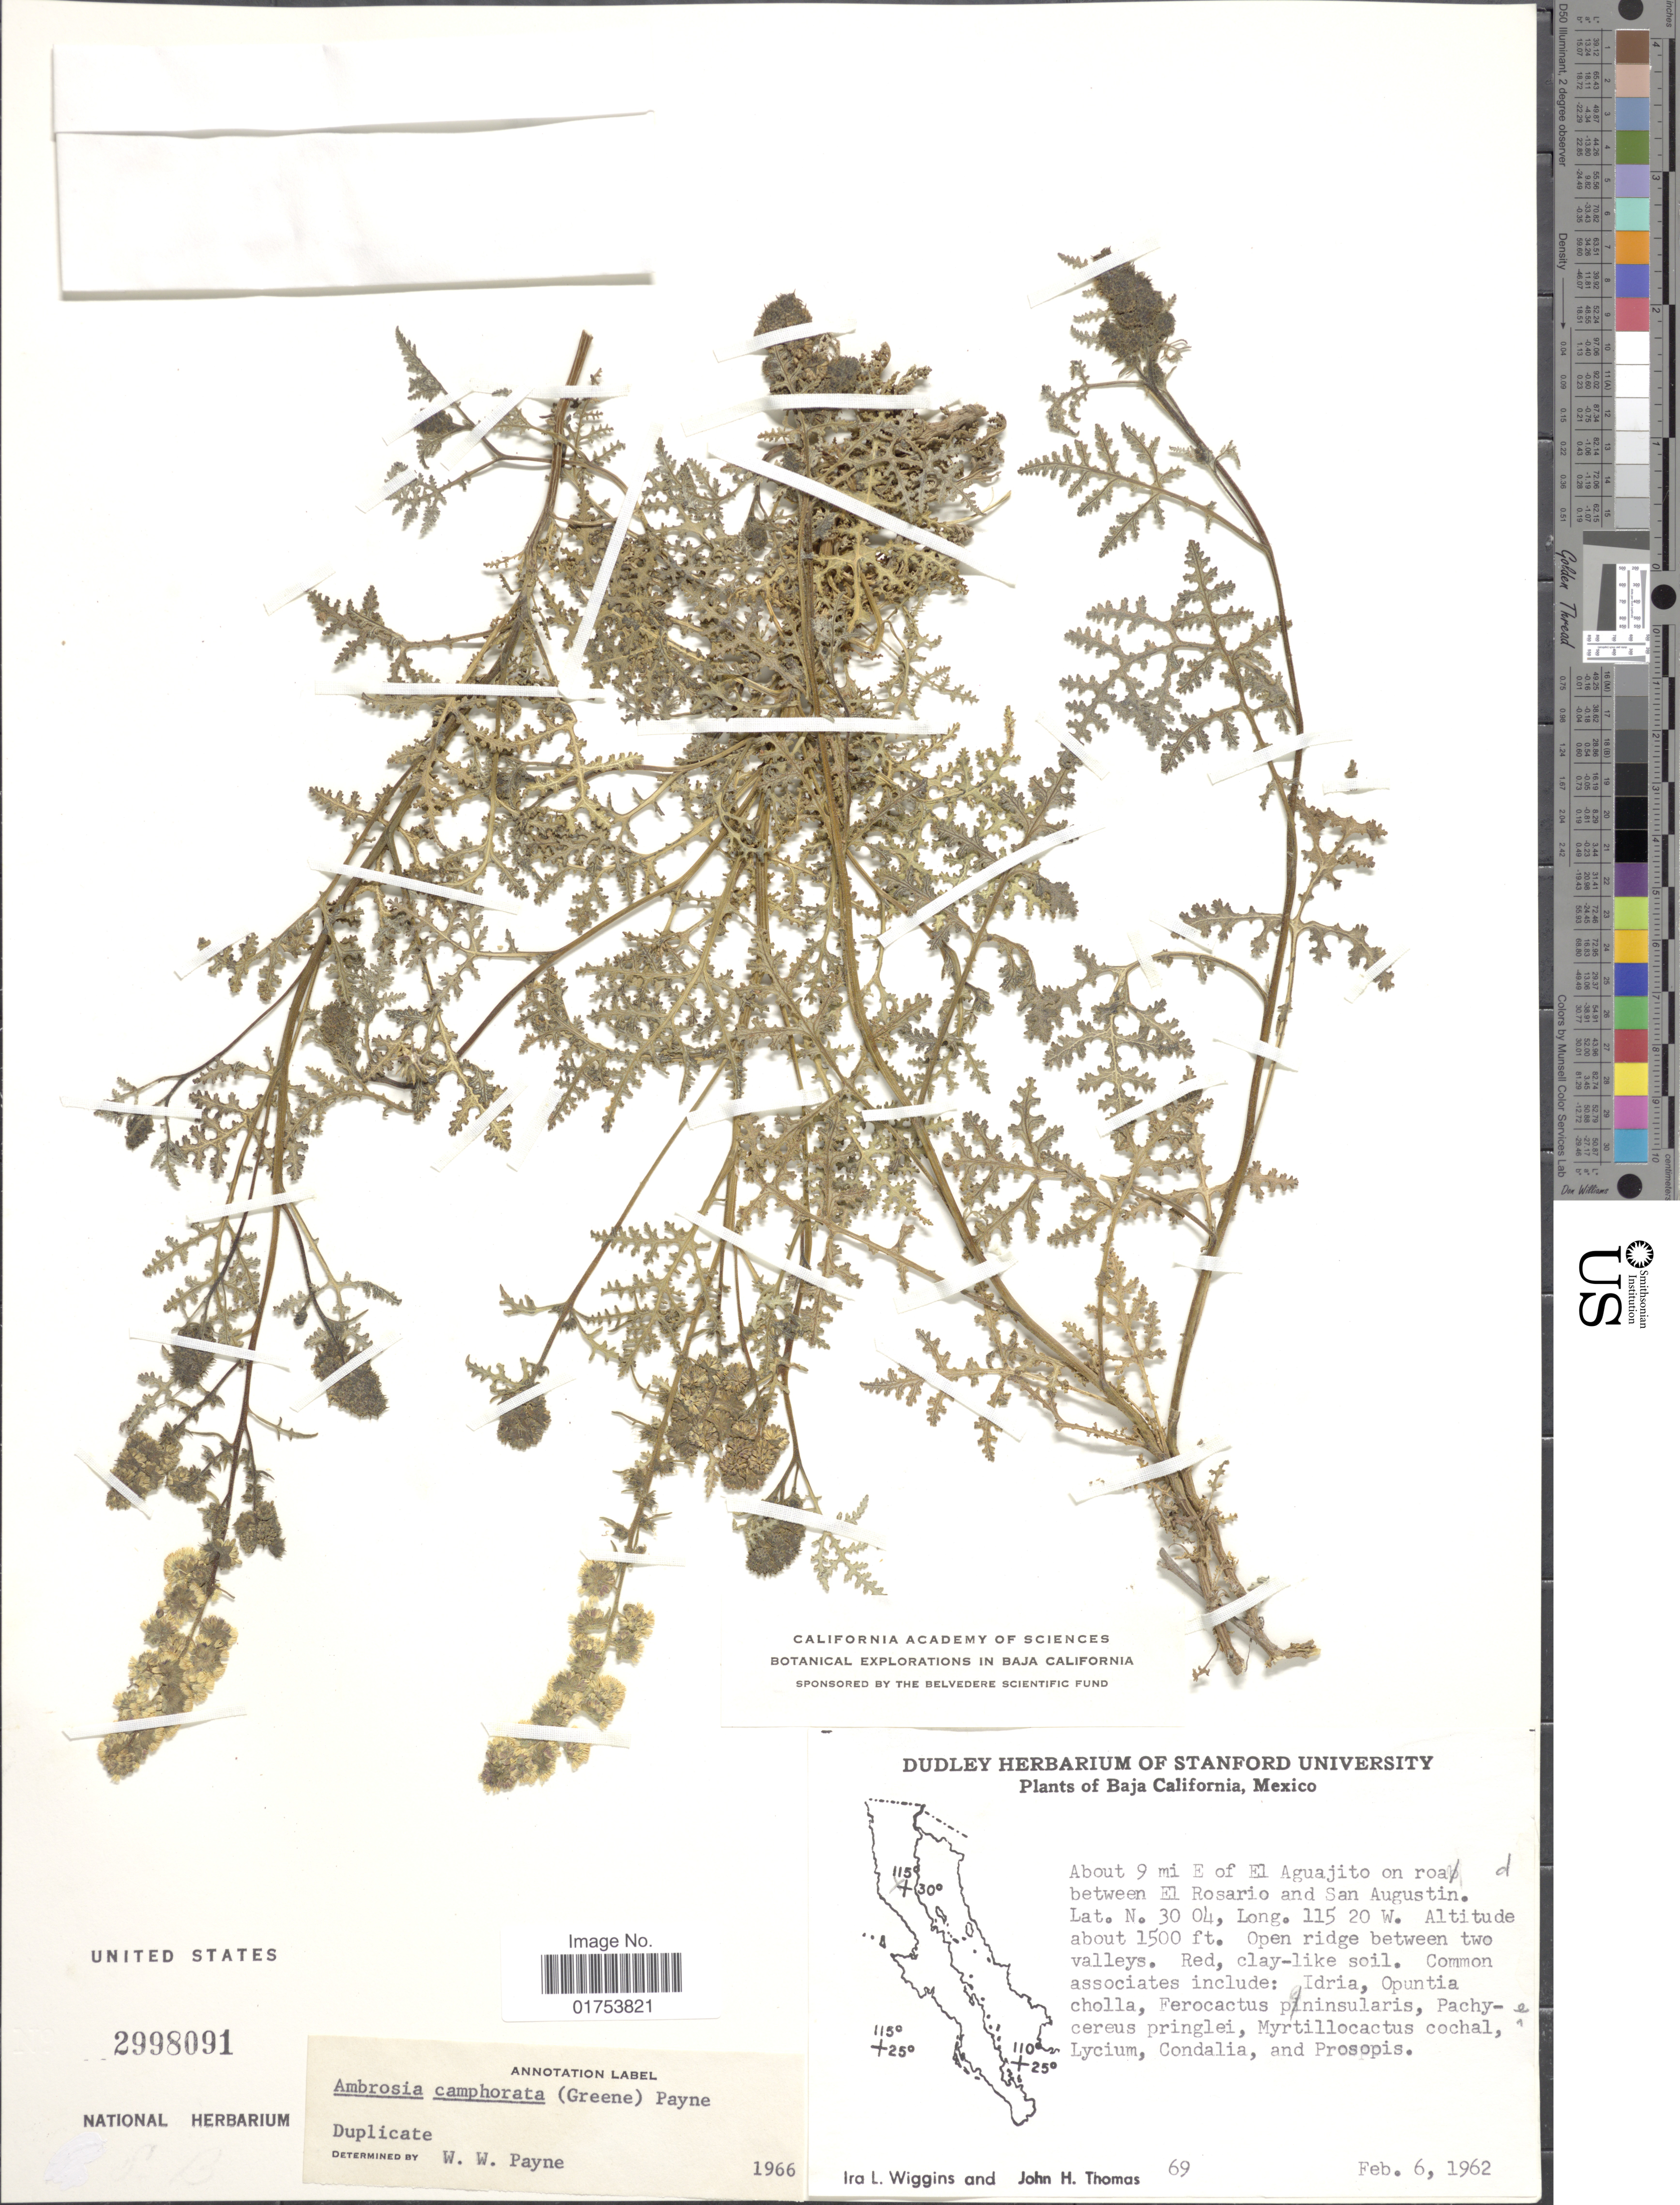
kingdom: Plantae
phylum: Tracheophyta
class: Magnoliopsida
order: Asterales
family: Asteraceae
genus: Ambrosia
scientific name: Ambrosia camphorata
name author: (Greene) W.W.Payne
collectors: I. L. Wiggins & J. H. Thomas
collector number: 69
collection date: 1962-02-06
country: Mexico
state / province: Baja California Norte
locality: About 9 mi E of El Aguajito on road between El Rosario and San Augustin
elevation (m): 457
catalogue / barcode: US 2998091